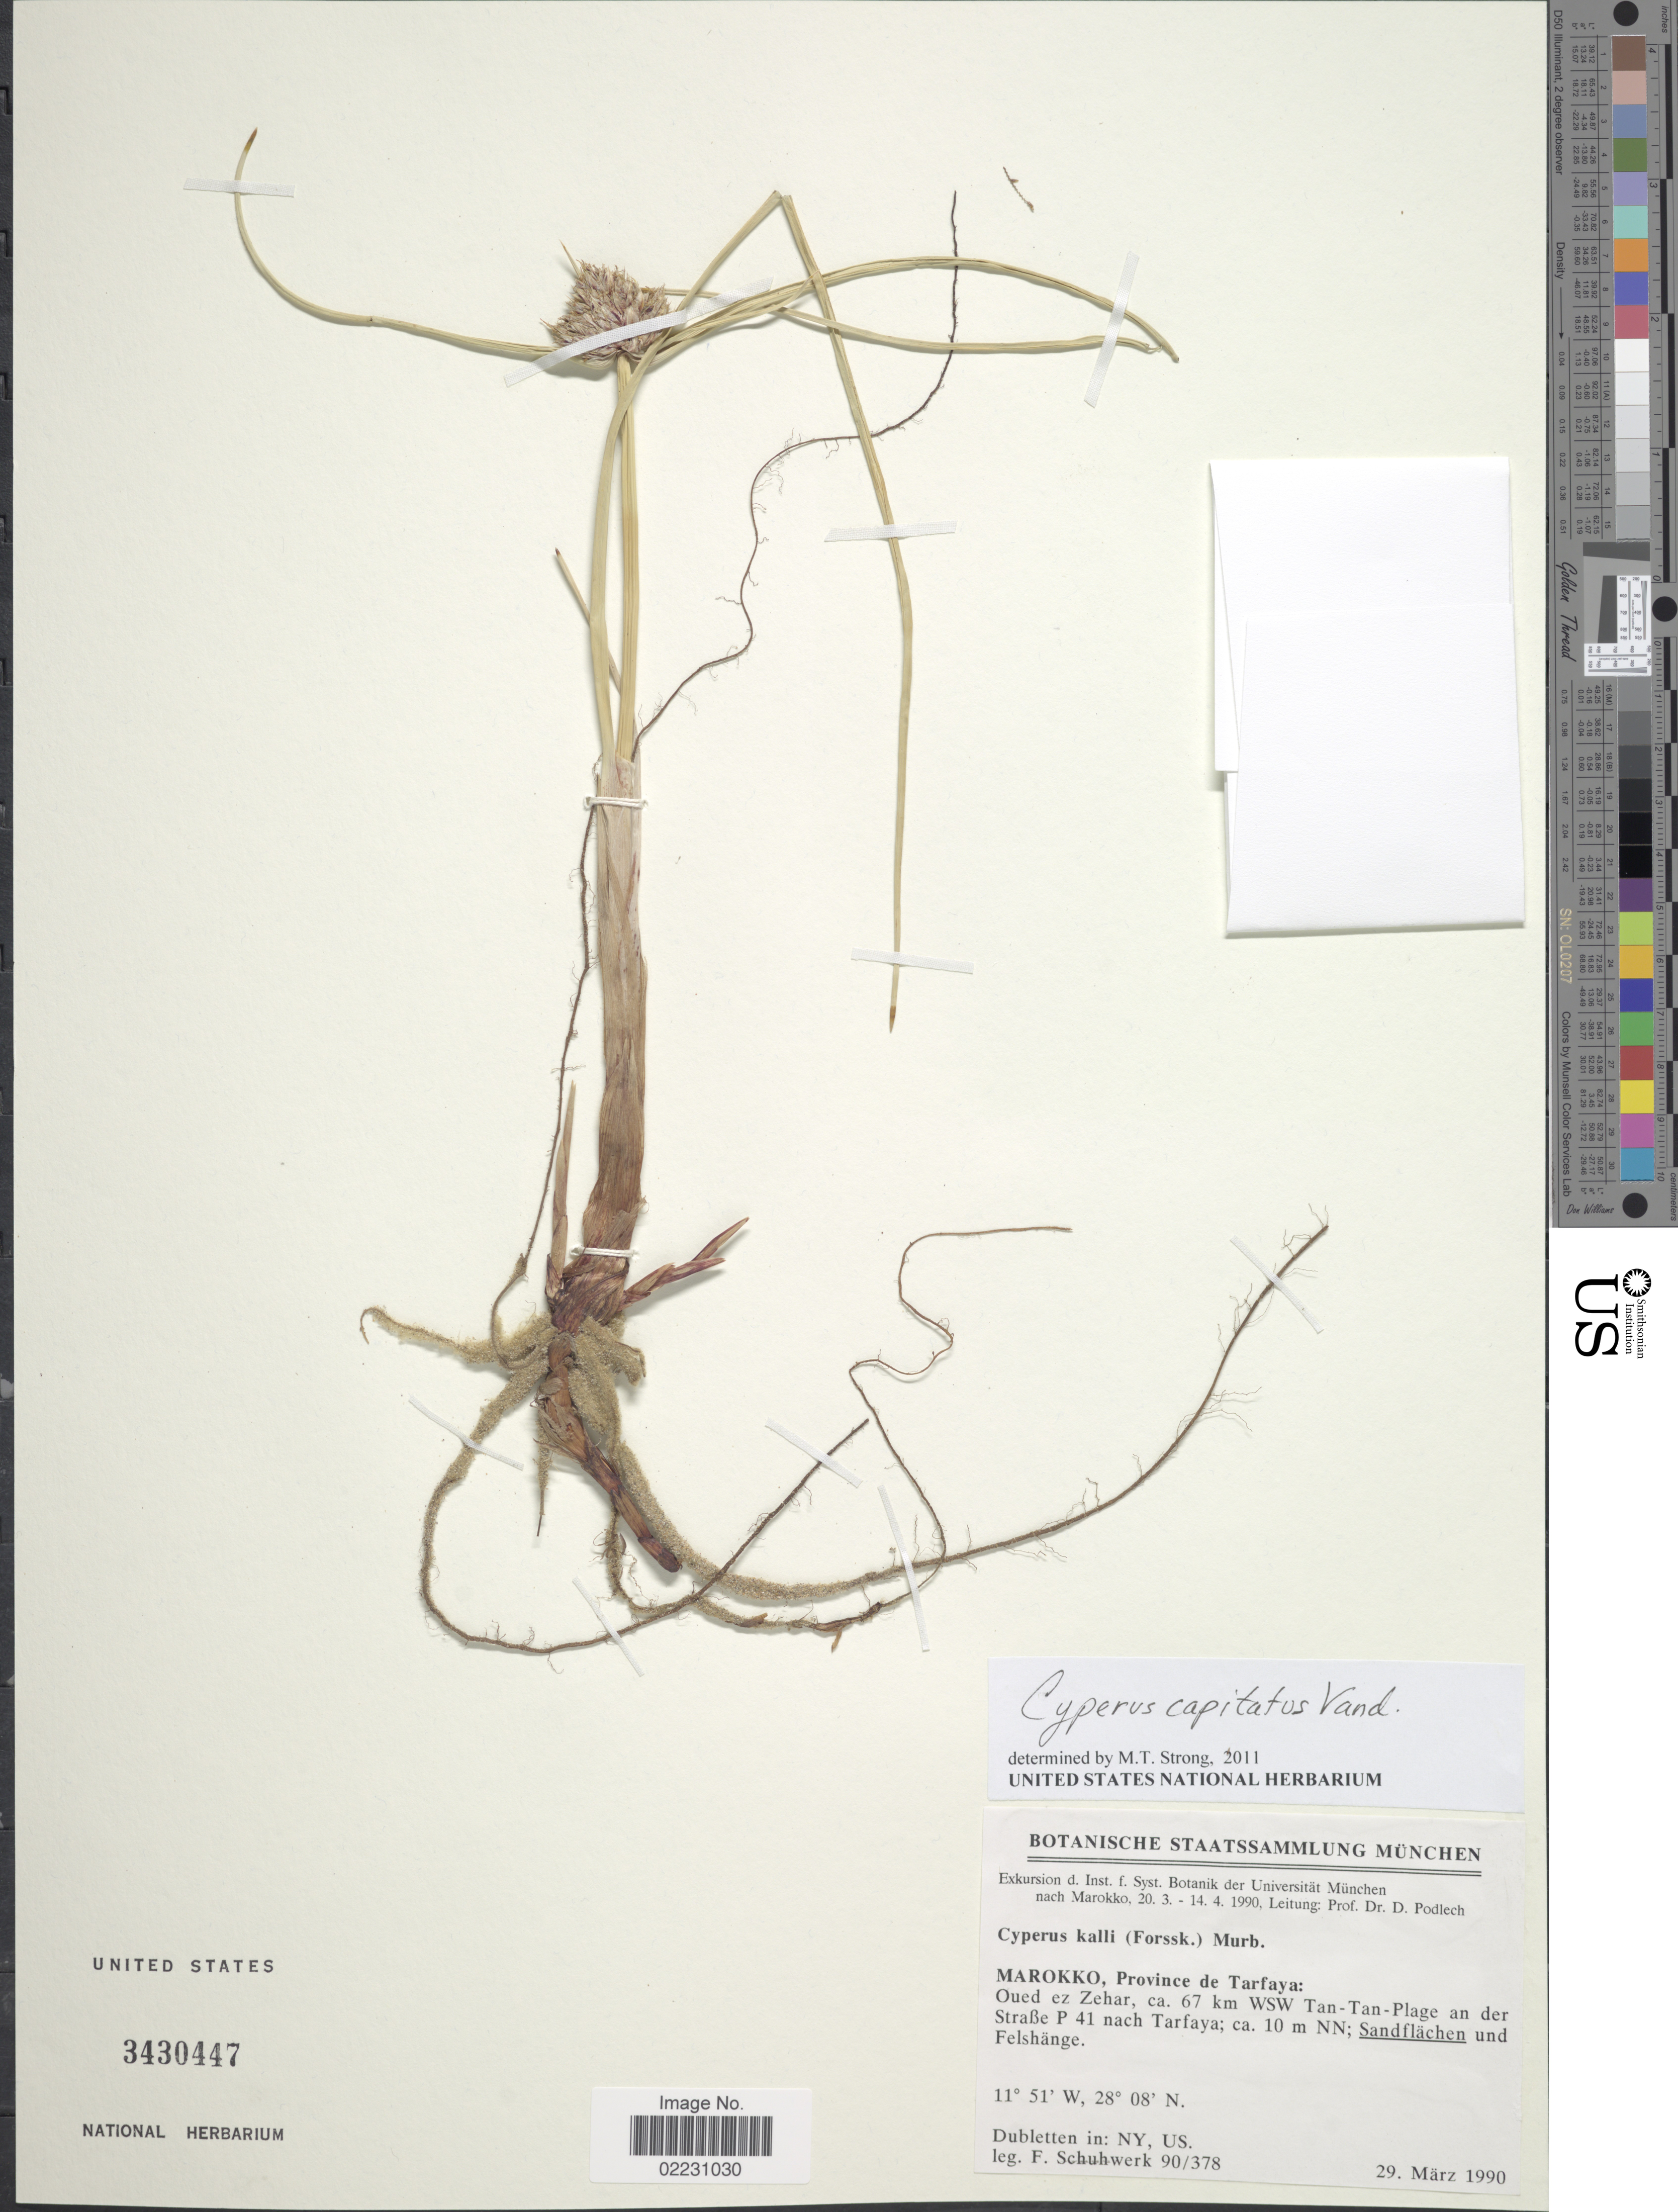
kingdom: Plantae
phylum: Tracheophyta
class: Liliopsida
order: Poales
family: Cyperaceae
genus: Cyperus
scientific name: Cyperus capitatus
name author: Vand.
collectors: Schuhwerk, F.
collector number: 90/378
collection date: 1990-03-29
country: Morocco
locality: Marokko, Province de Tarfaya: Oued ez Zehar, ca. 67 km WSW Tan-Tan-Plage an der Strabe P 41 nach Tarfaya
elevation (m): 10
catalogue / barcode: US 3430447